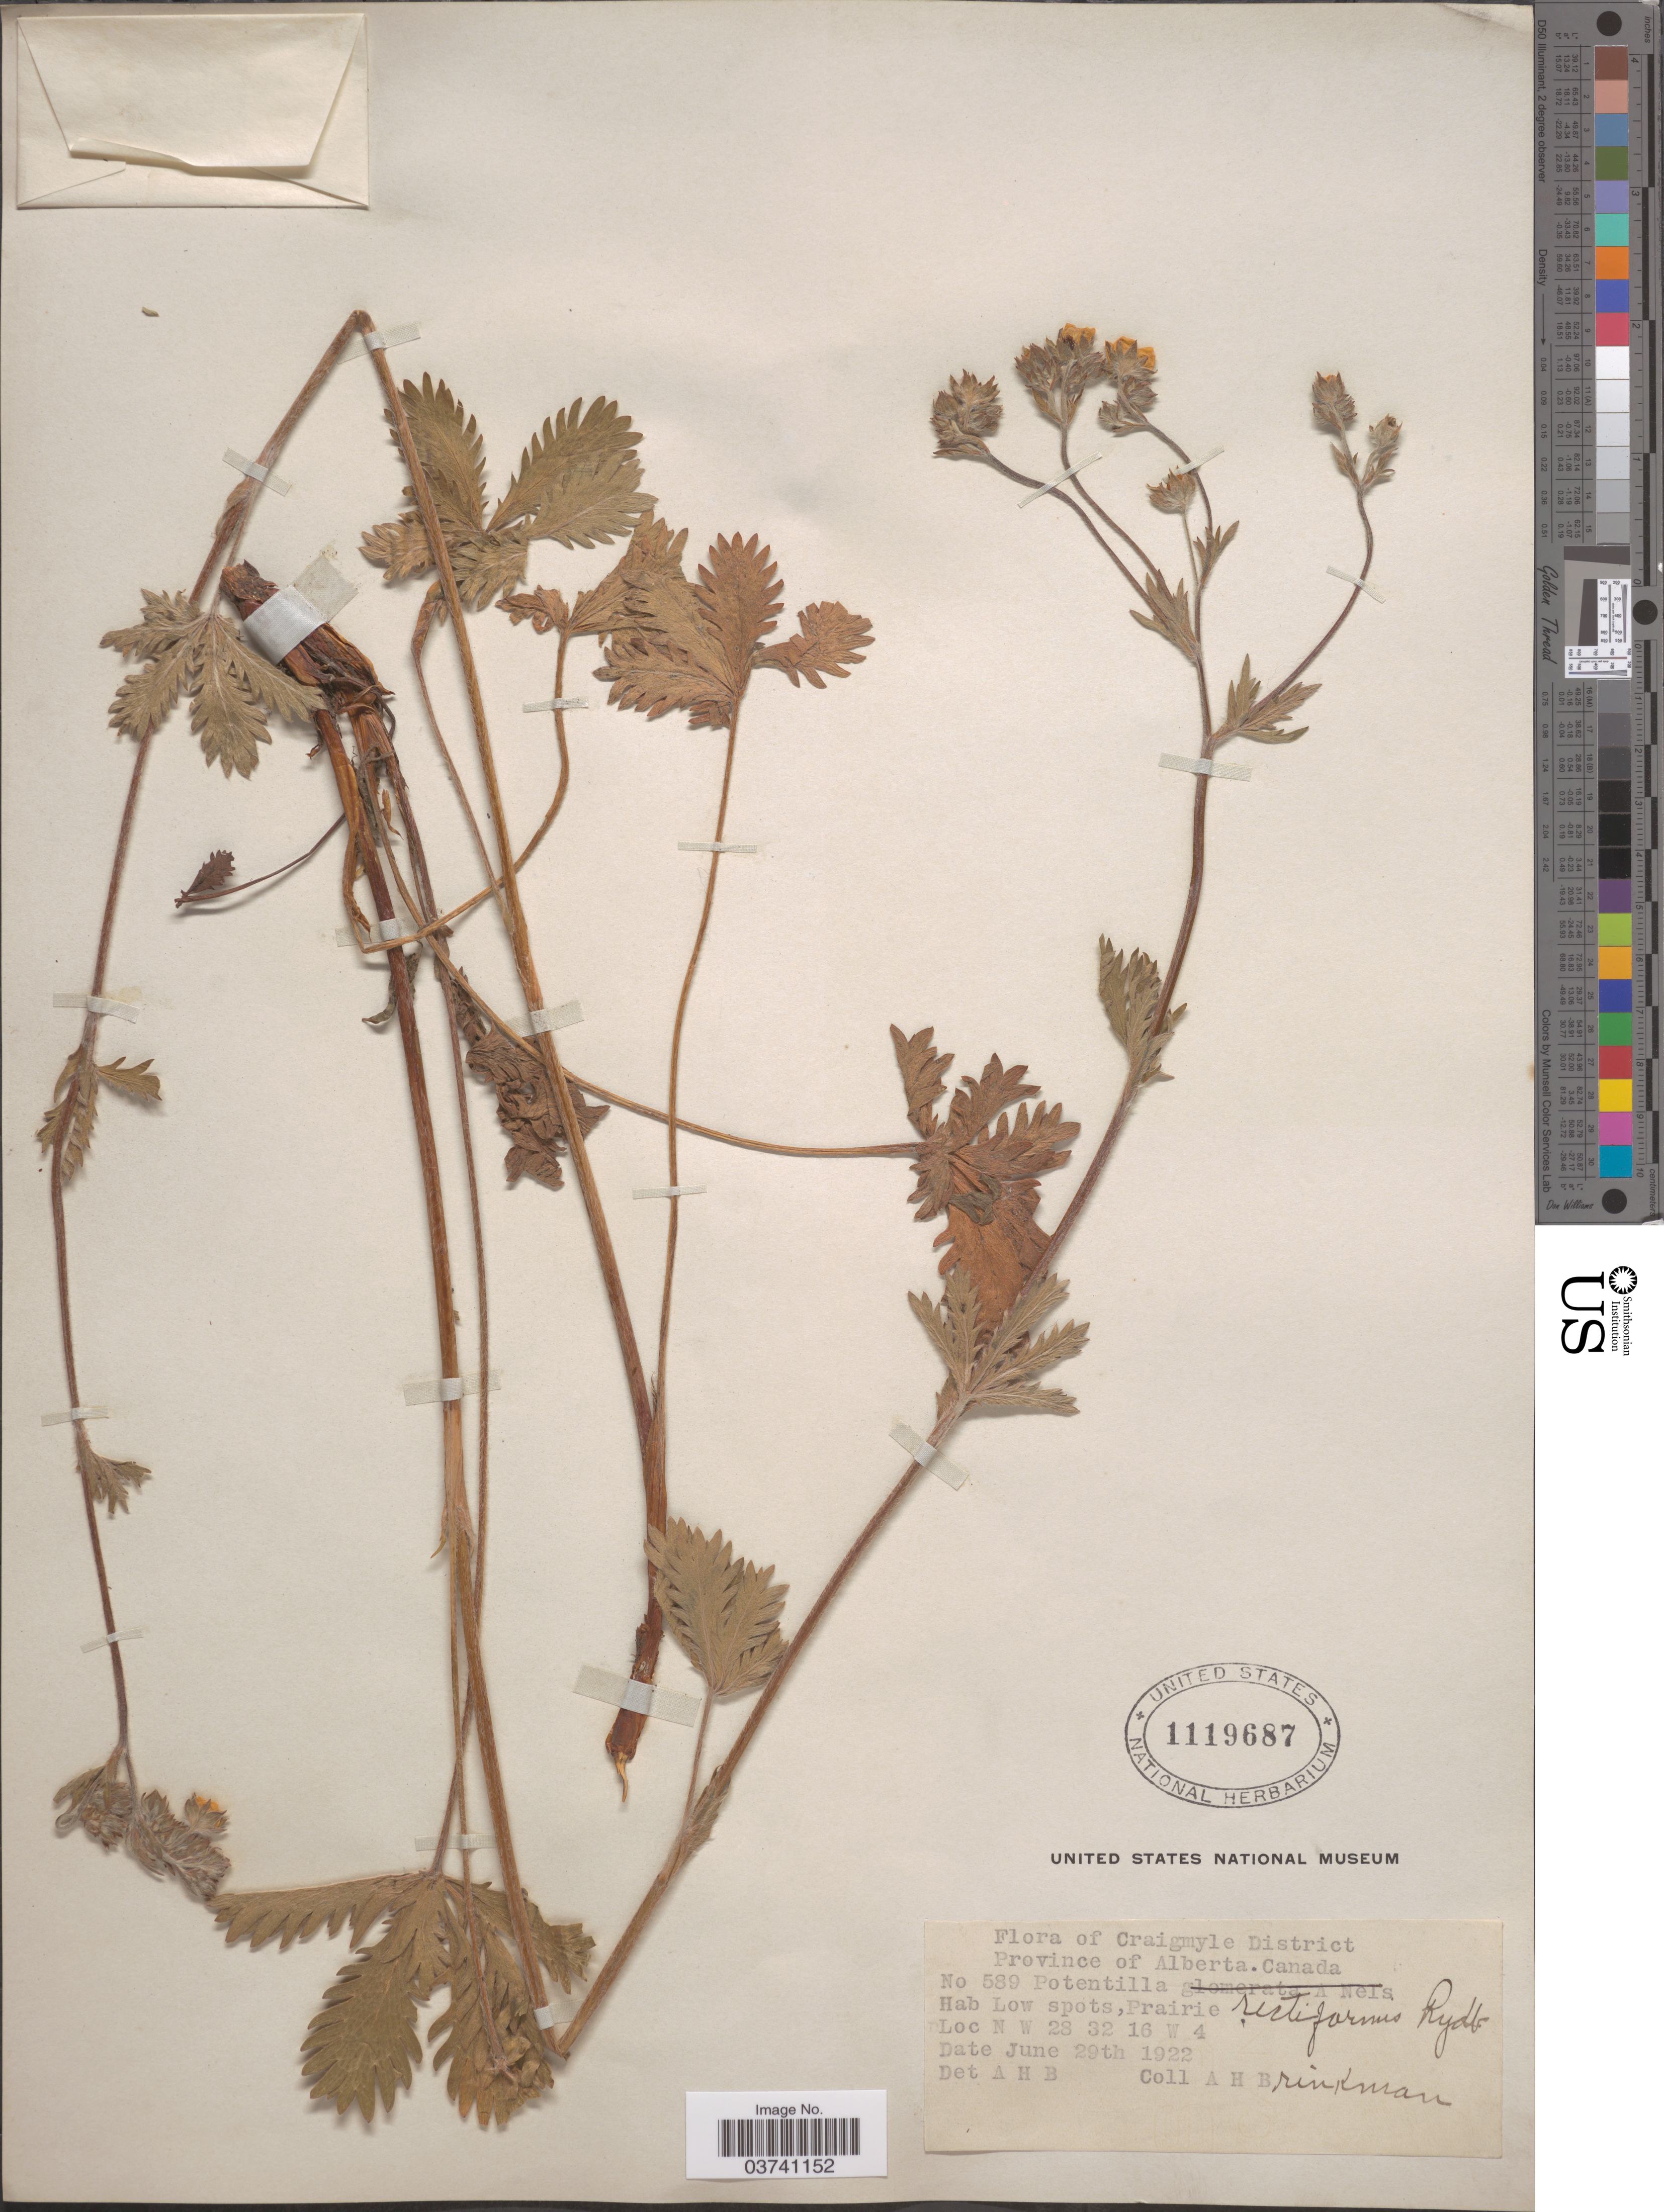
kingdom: Plantae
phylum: Tracheophyta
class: Magnoliopsida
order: Rosales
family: Rosaceae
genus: Potentilla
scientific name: Potentilla rectiformis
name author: Rydb.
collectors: A. Brinkman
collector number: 589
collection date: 1922-06-29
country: Canada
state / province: Alberta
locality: Craigmyle District. N W 28 32 16 W 4.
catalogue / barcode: US 1119687